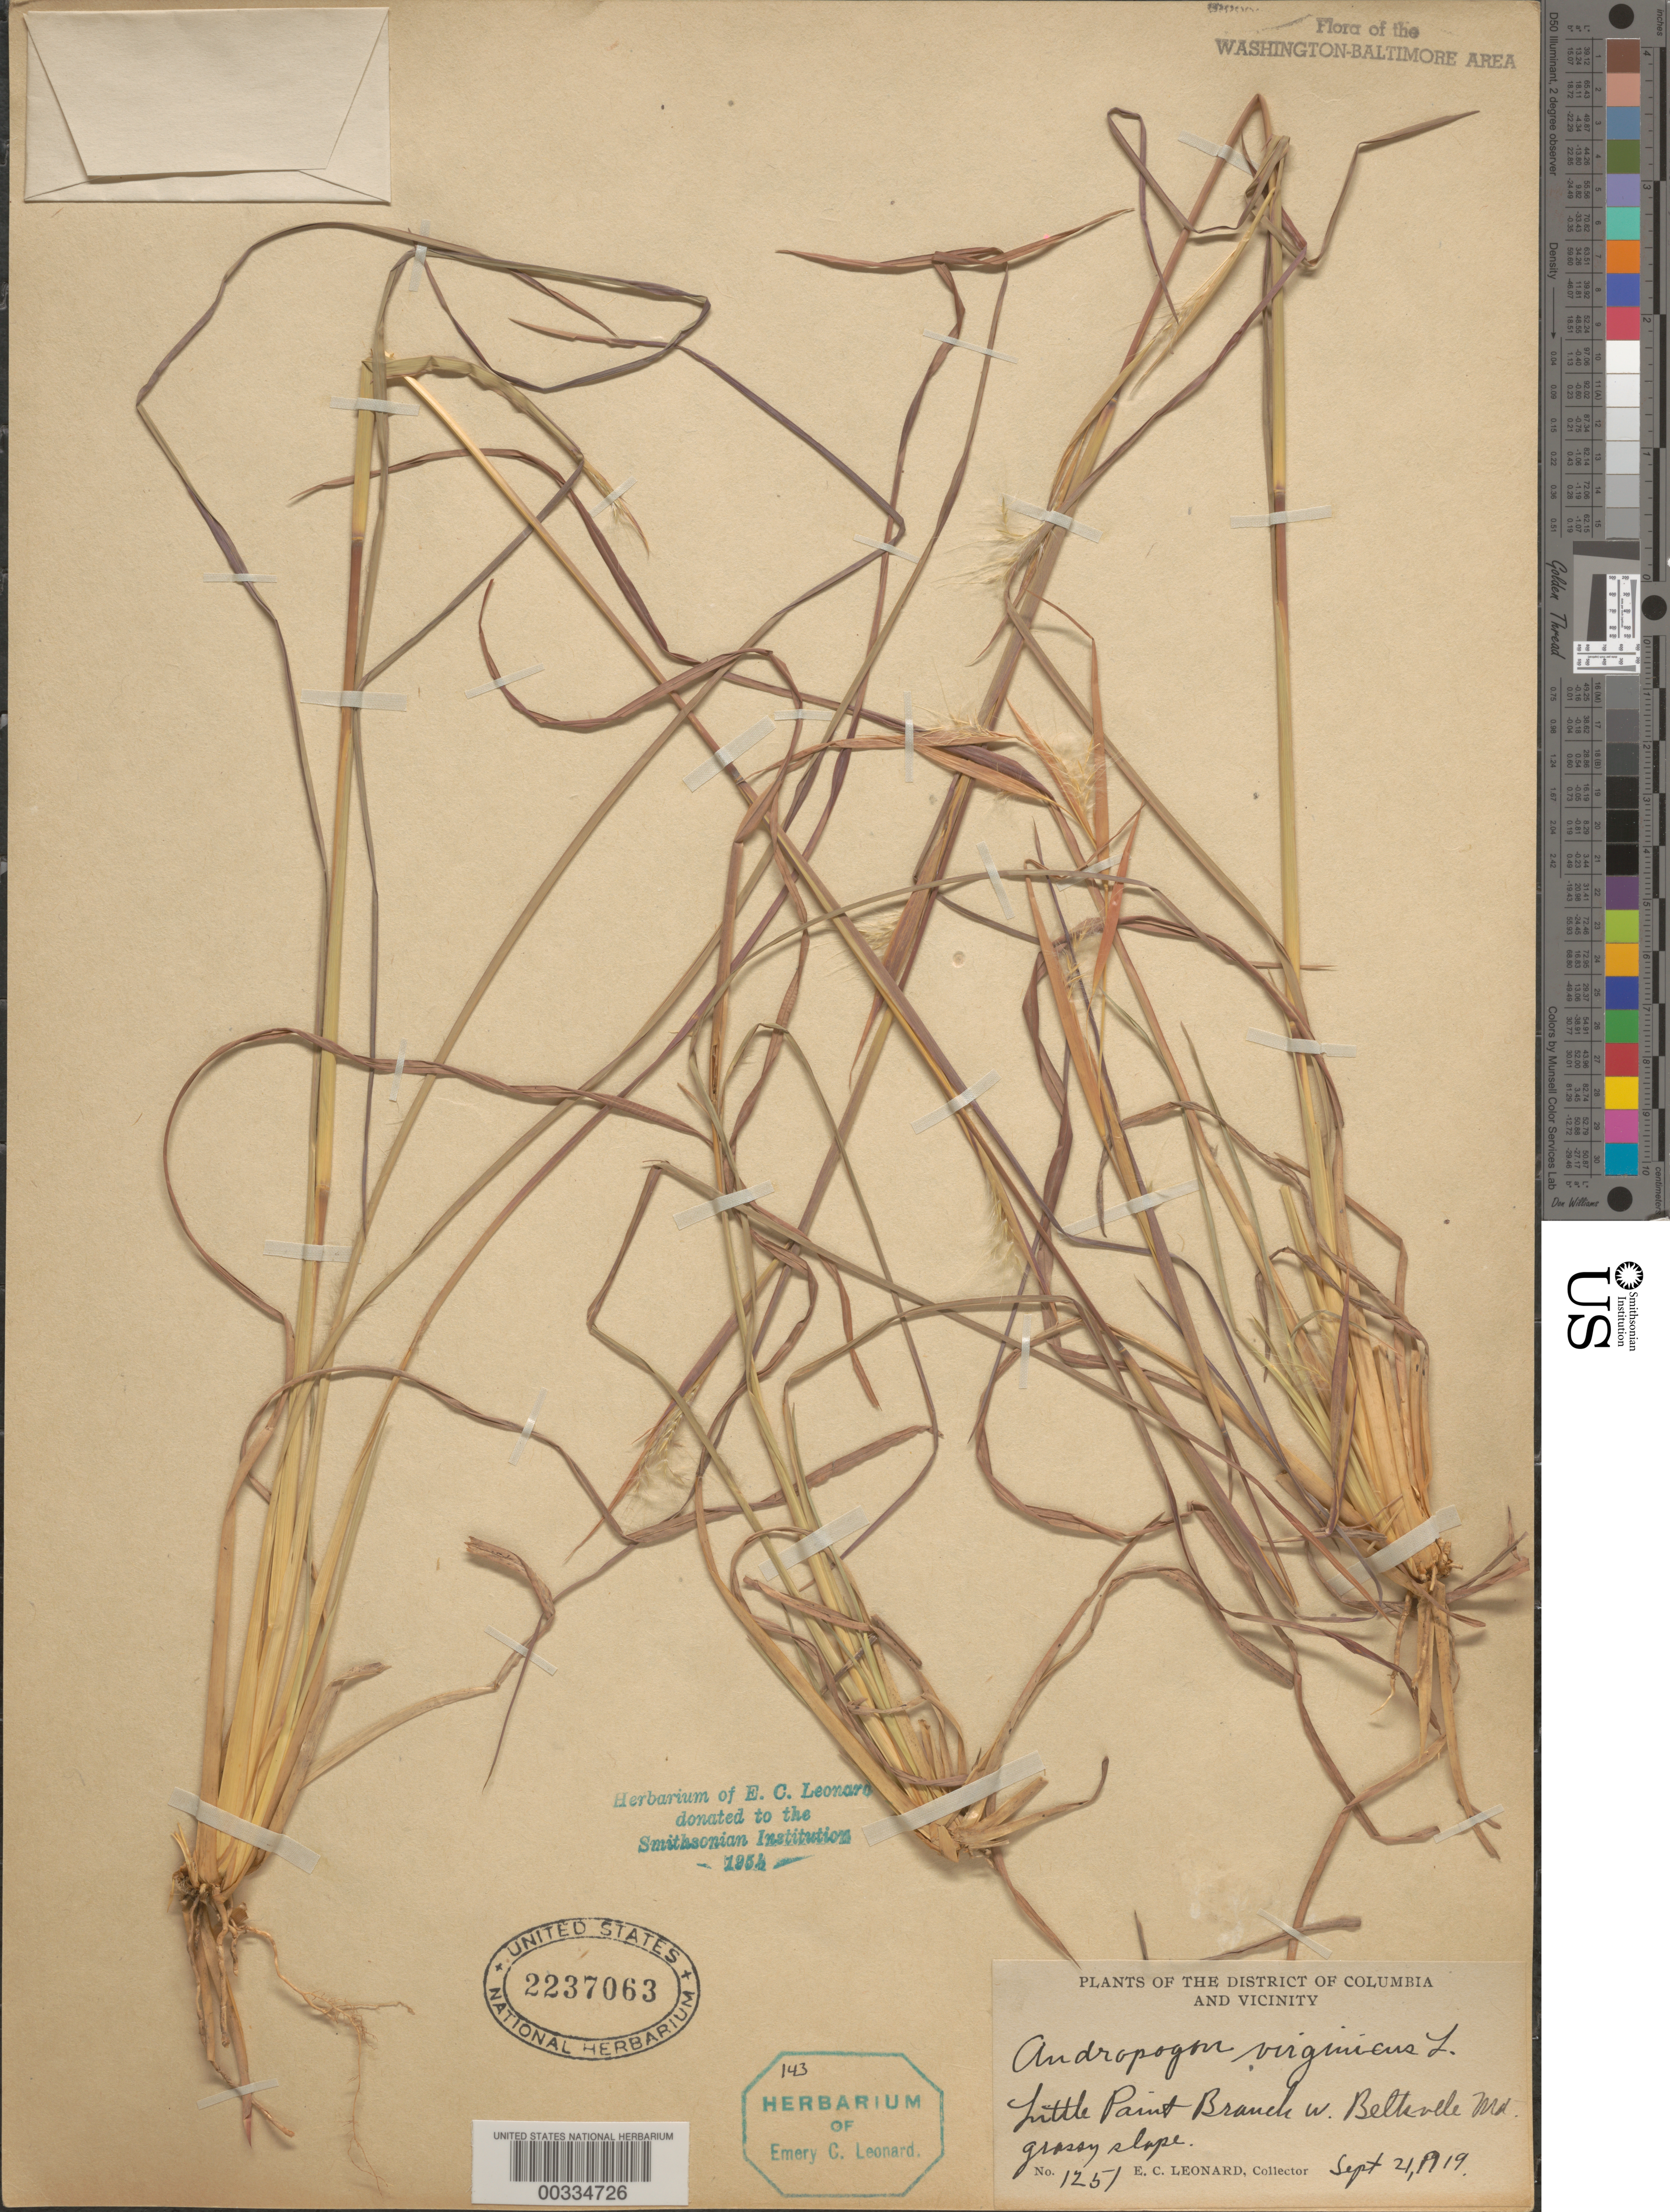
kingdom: Plantae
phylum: Tracheophyta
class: Liliopsida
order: Poales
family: Poaceae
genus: Andropogon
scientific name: Andropogon virginicus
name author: L.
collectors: E. C. Leonard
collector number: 1251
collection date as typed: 21 Sep 1919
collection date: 1919-09-21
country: United States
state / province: Maryland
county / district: Prince George's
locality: Little Paint Branch, west of Beltsville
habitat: Grassy slope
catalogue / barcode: US 2237063